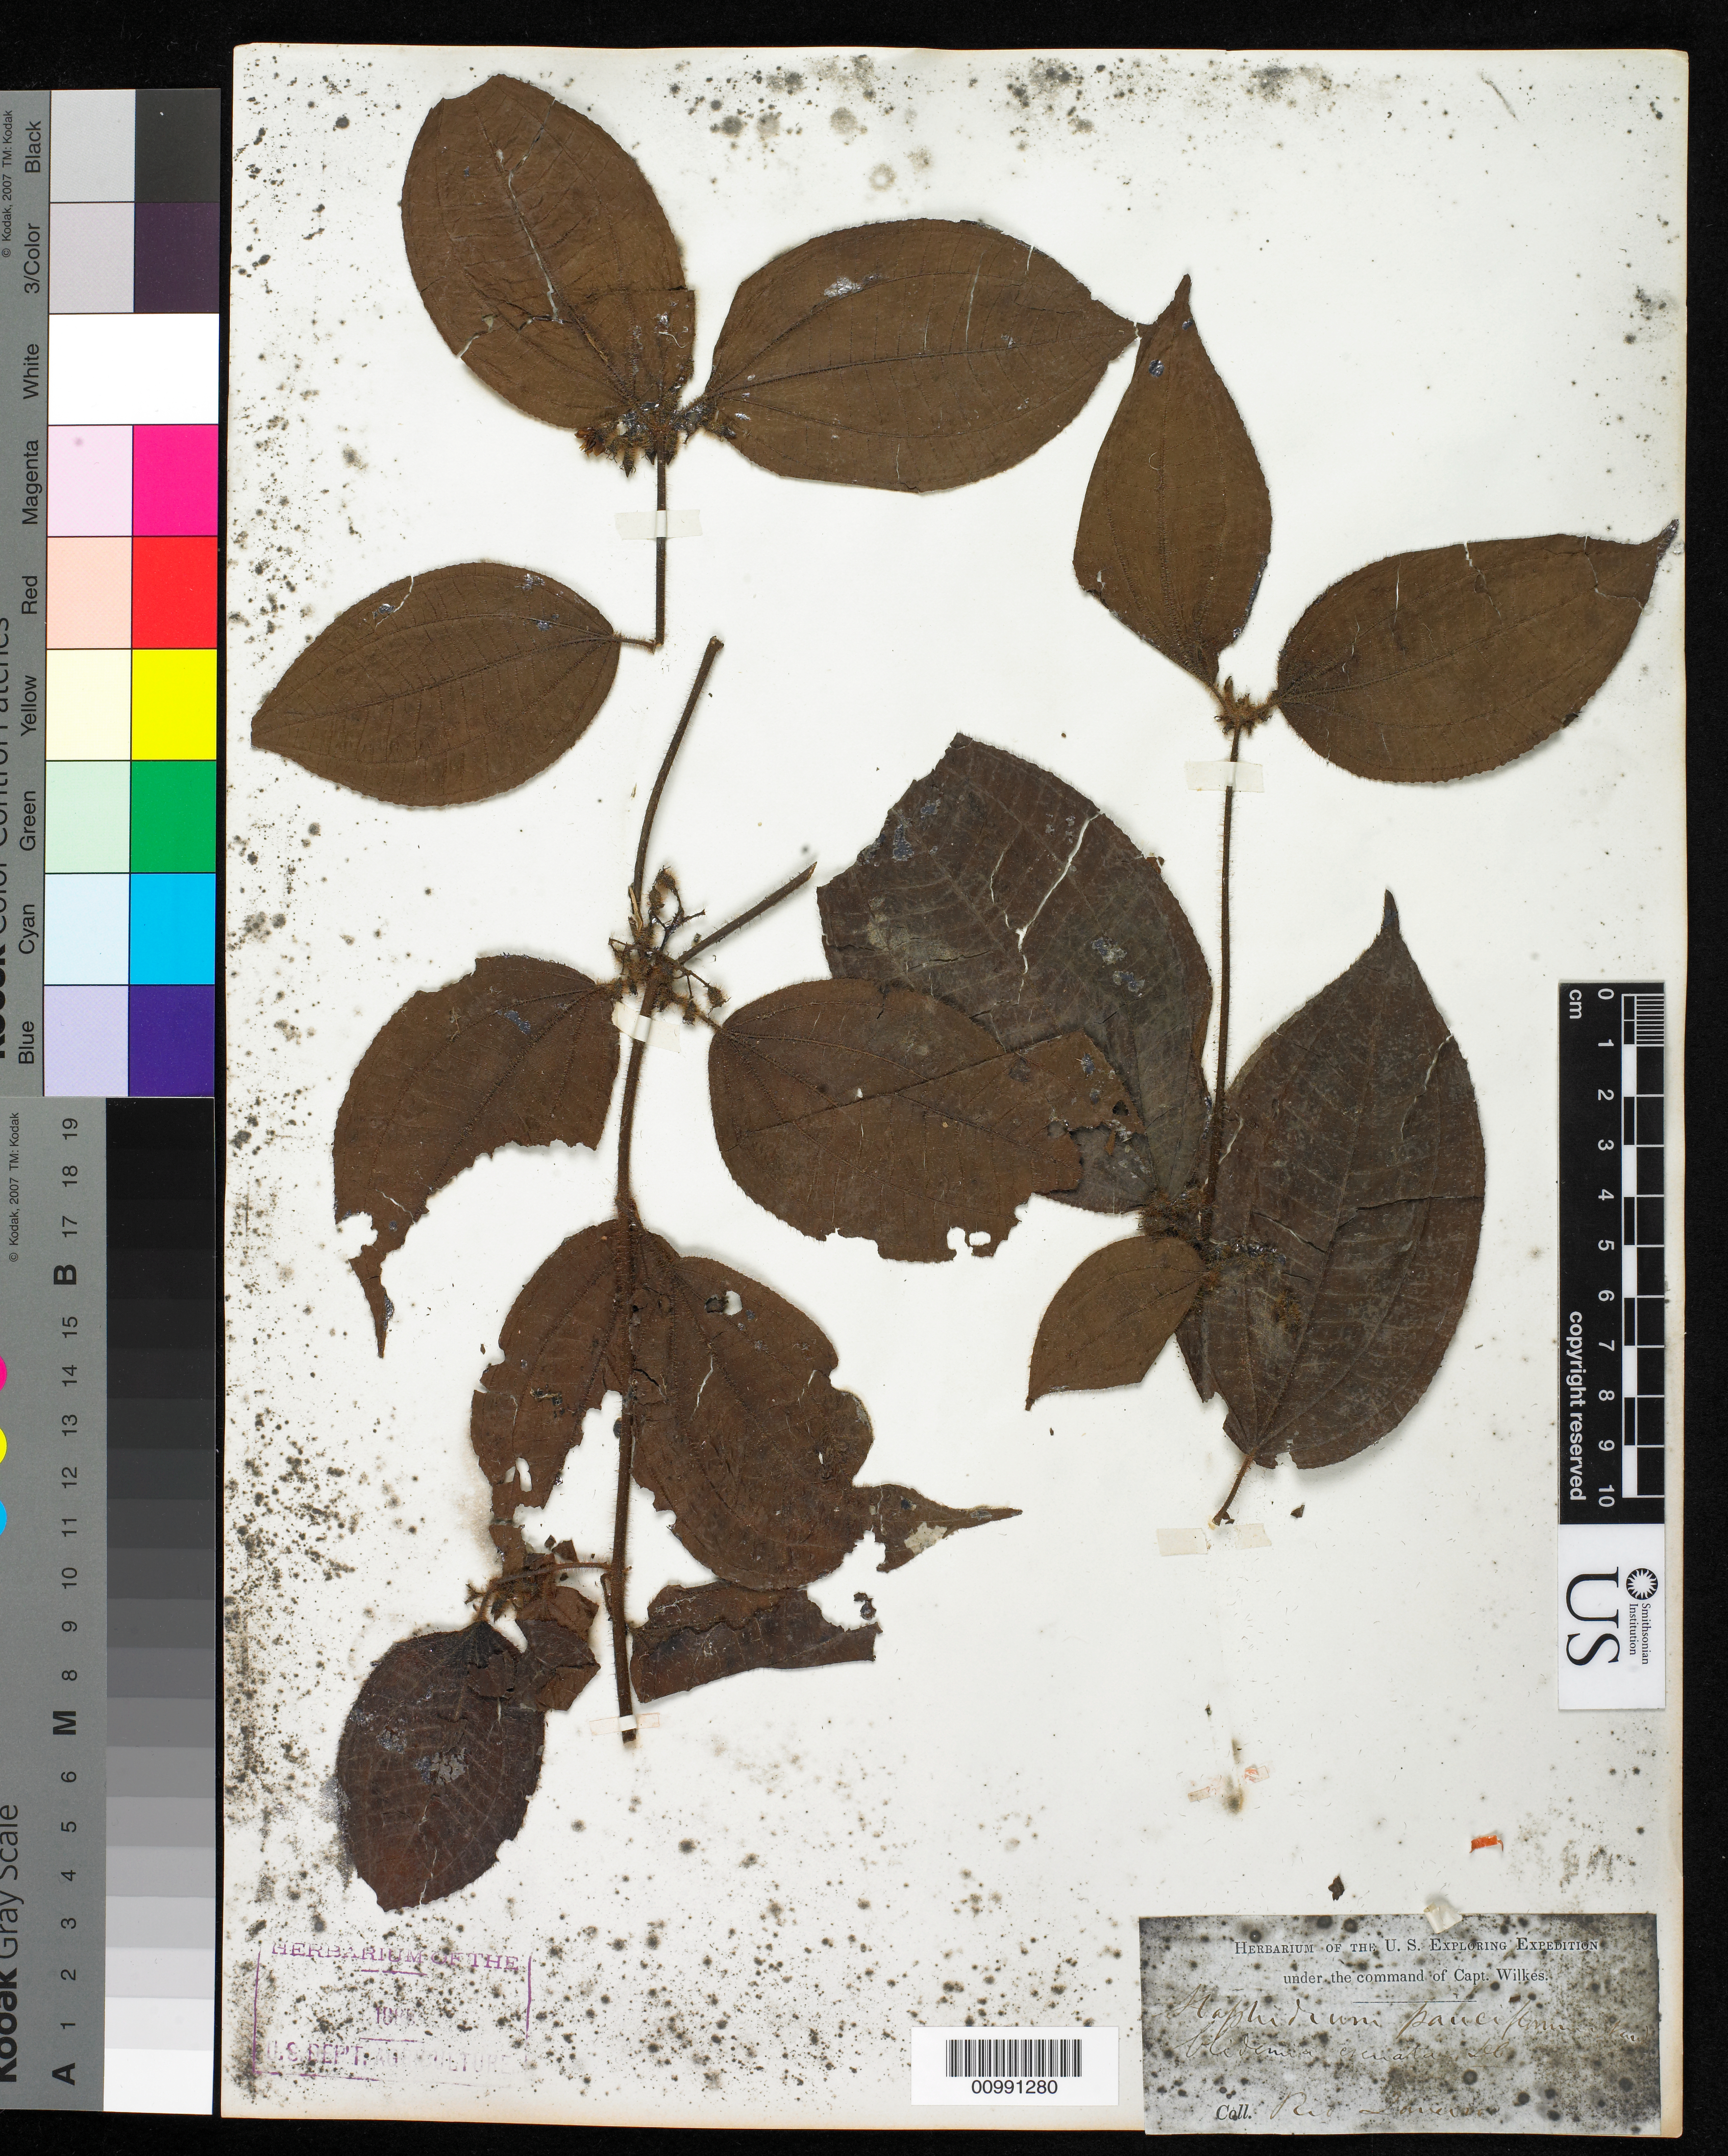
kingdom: Plantae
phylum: Tracheophyta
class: Magnoliopsida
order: Myrtales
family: Melastomataceae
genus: Clidemia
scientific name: Clidemia hirta var. elegans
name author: (Aubl.) Griseb.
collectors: Wilkes Explor. Exped.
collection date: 1838/1842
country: Brazil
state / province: Rio de Janeiro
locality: Rio Janeiro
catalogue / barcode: US 98612